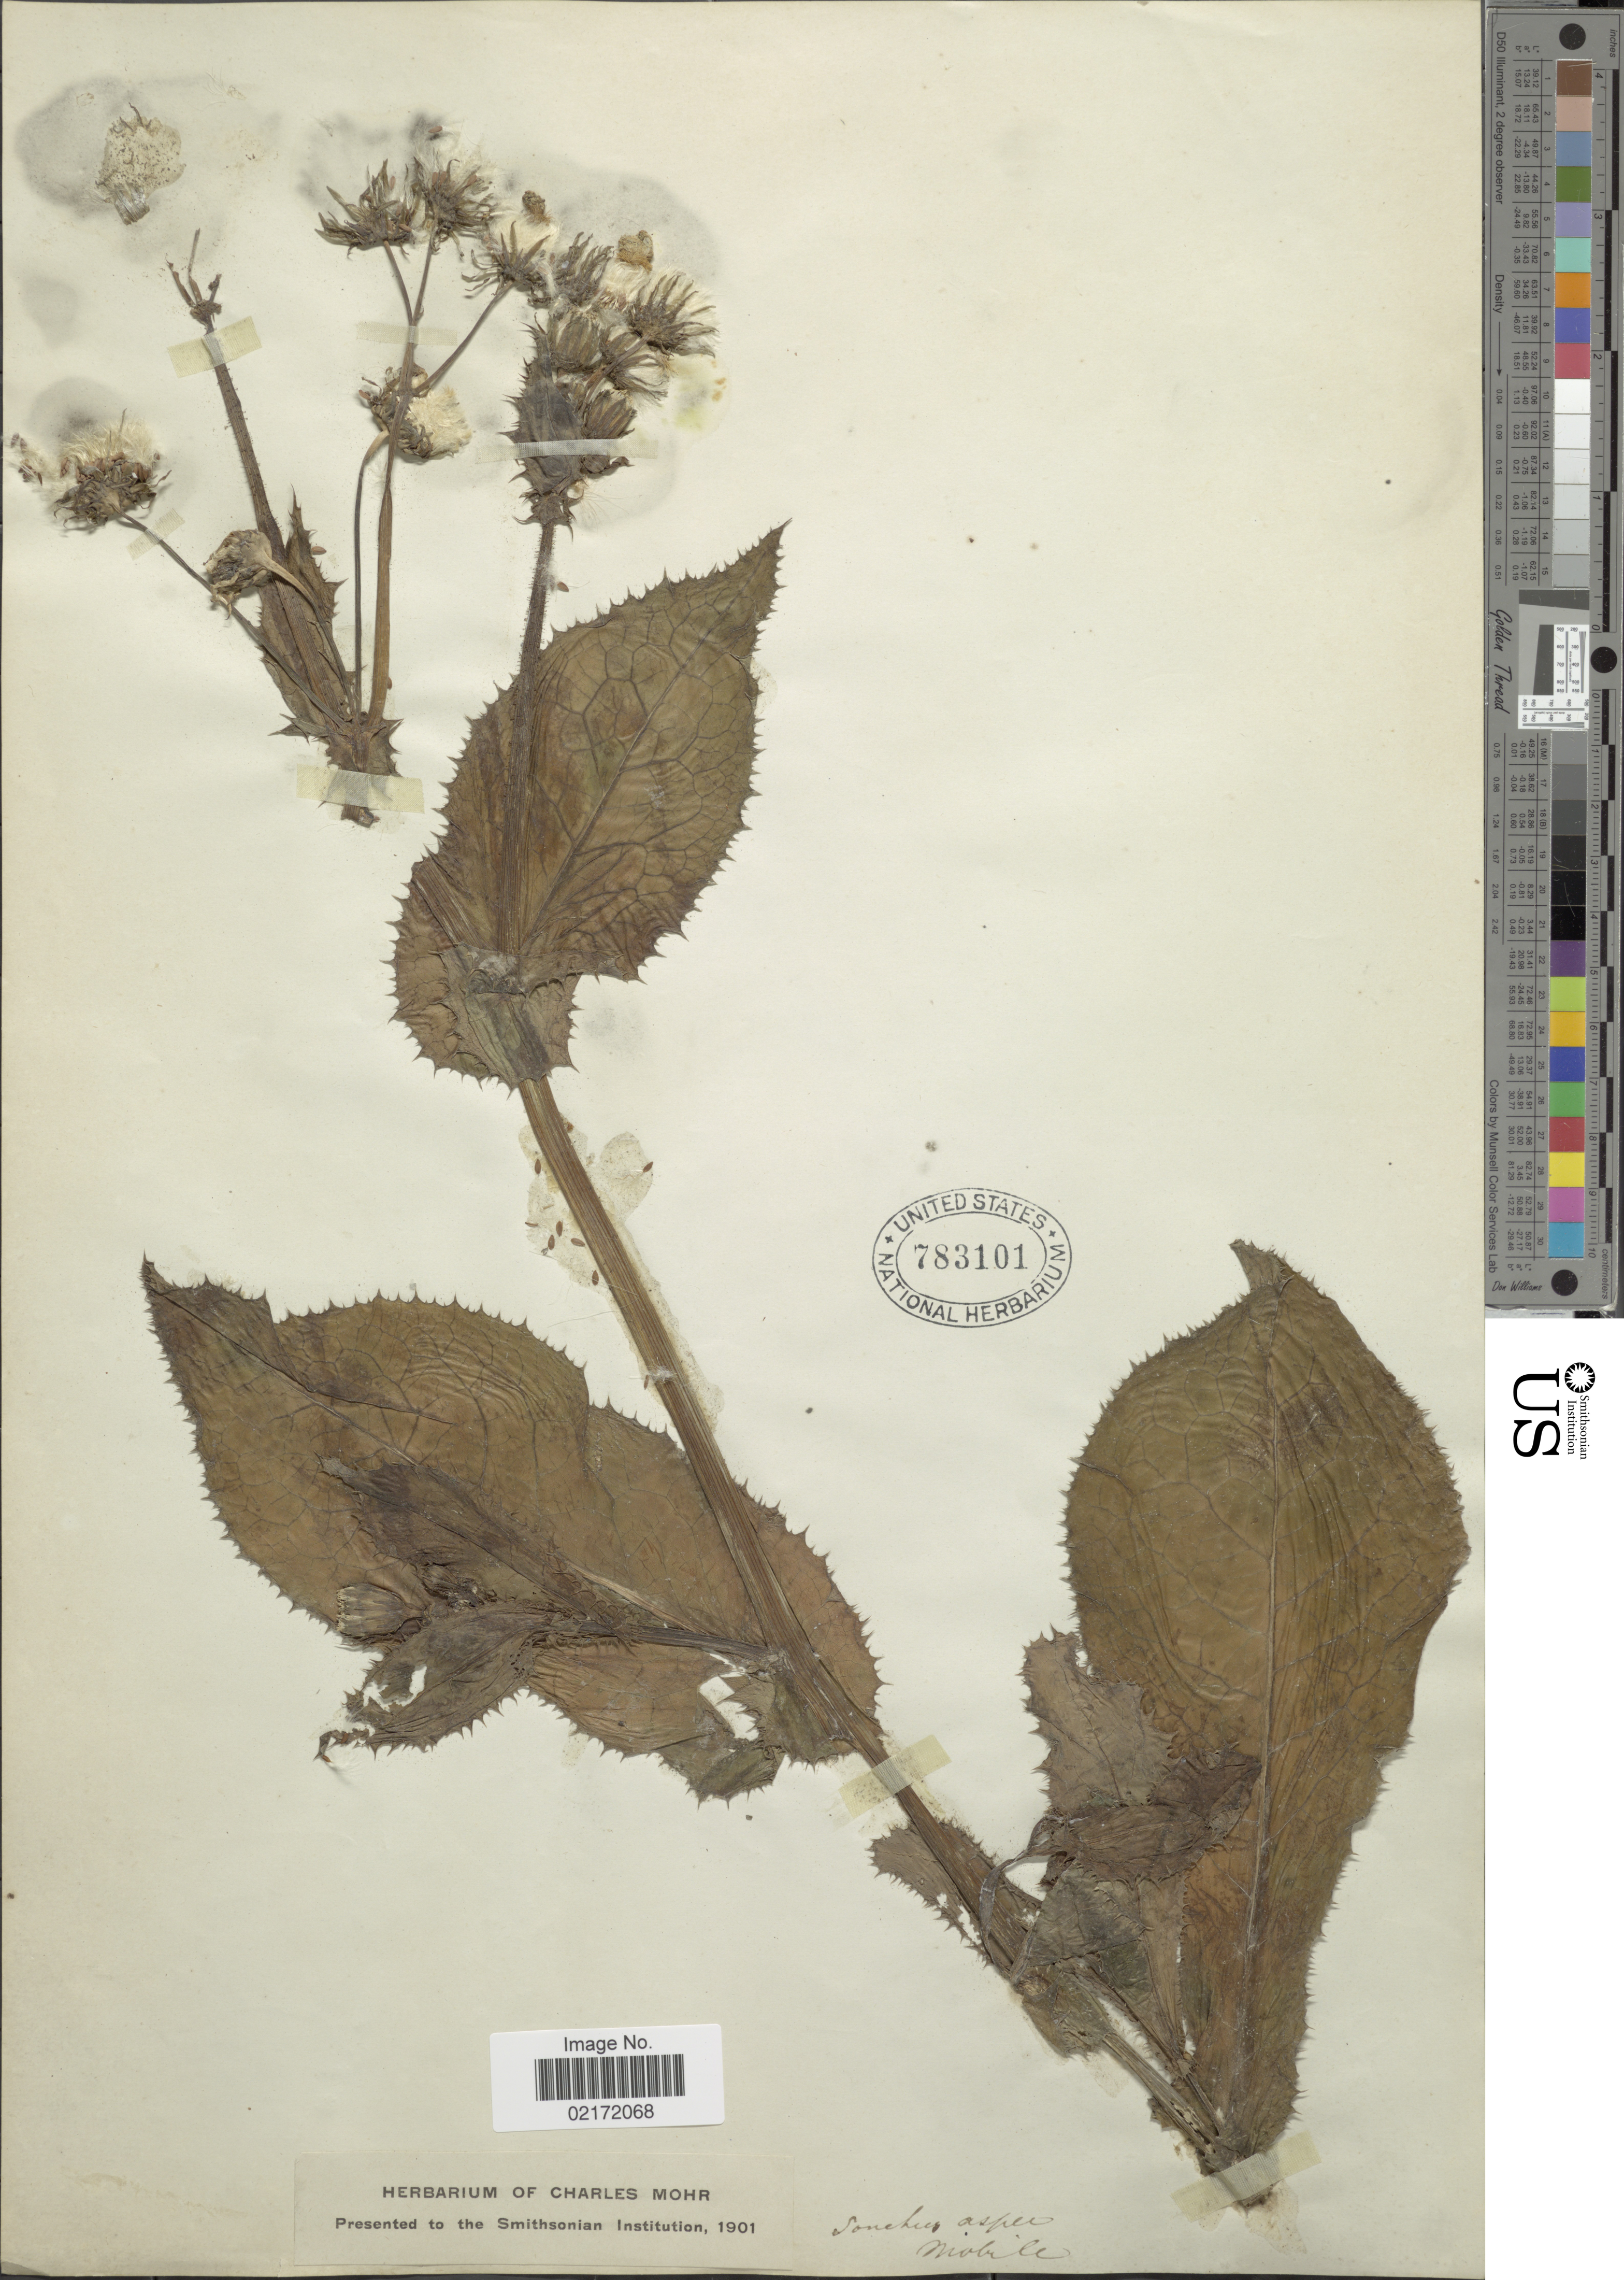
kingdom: Plantae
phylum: Tracheophyta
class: Magnoliopsida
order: Asterales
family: Asteraceae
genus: Sonchus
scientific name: Sonchus asper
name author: (L.) Hill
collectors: ex herb. Charles Mohr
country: United States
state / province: Alabama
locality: Mobile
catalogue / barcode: US 783101